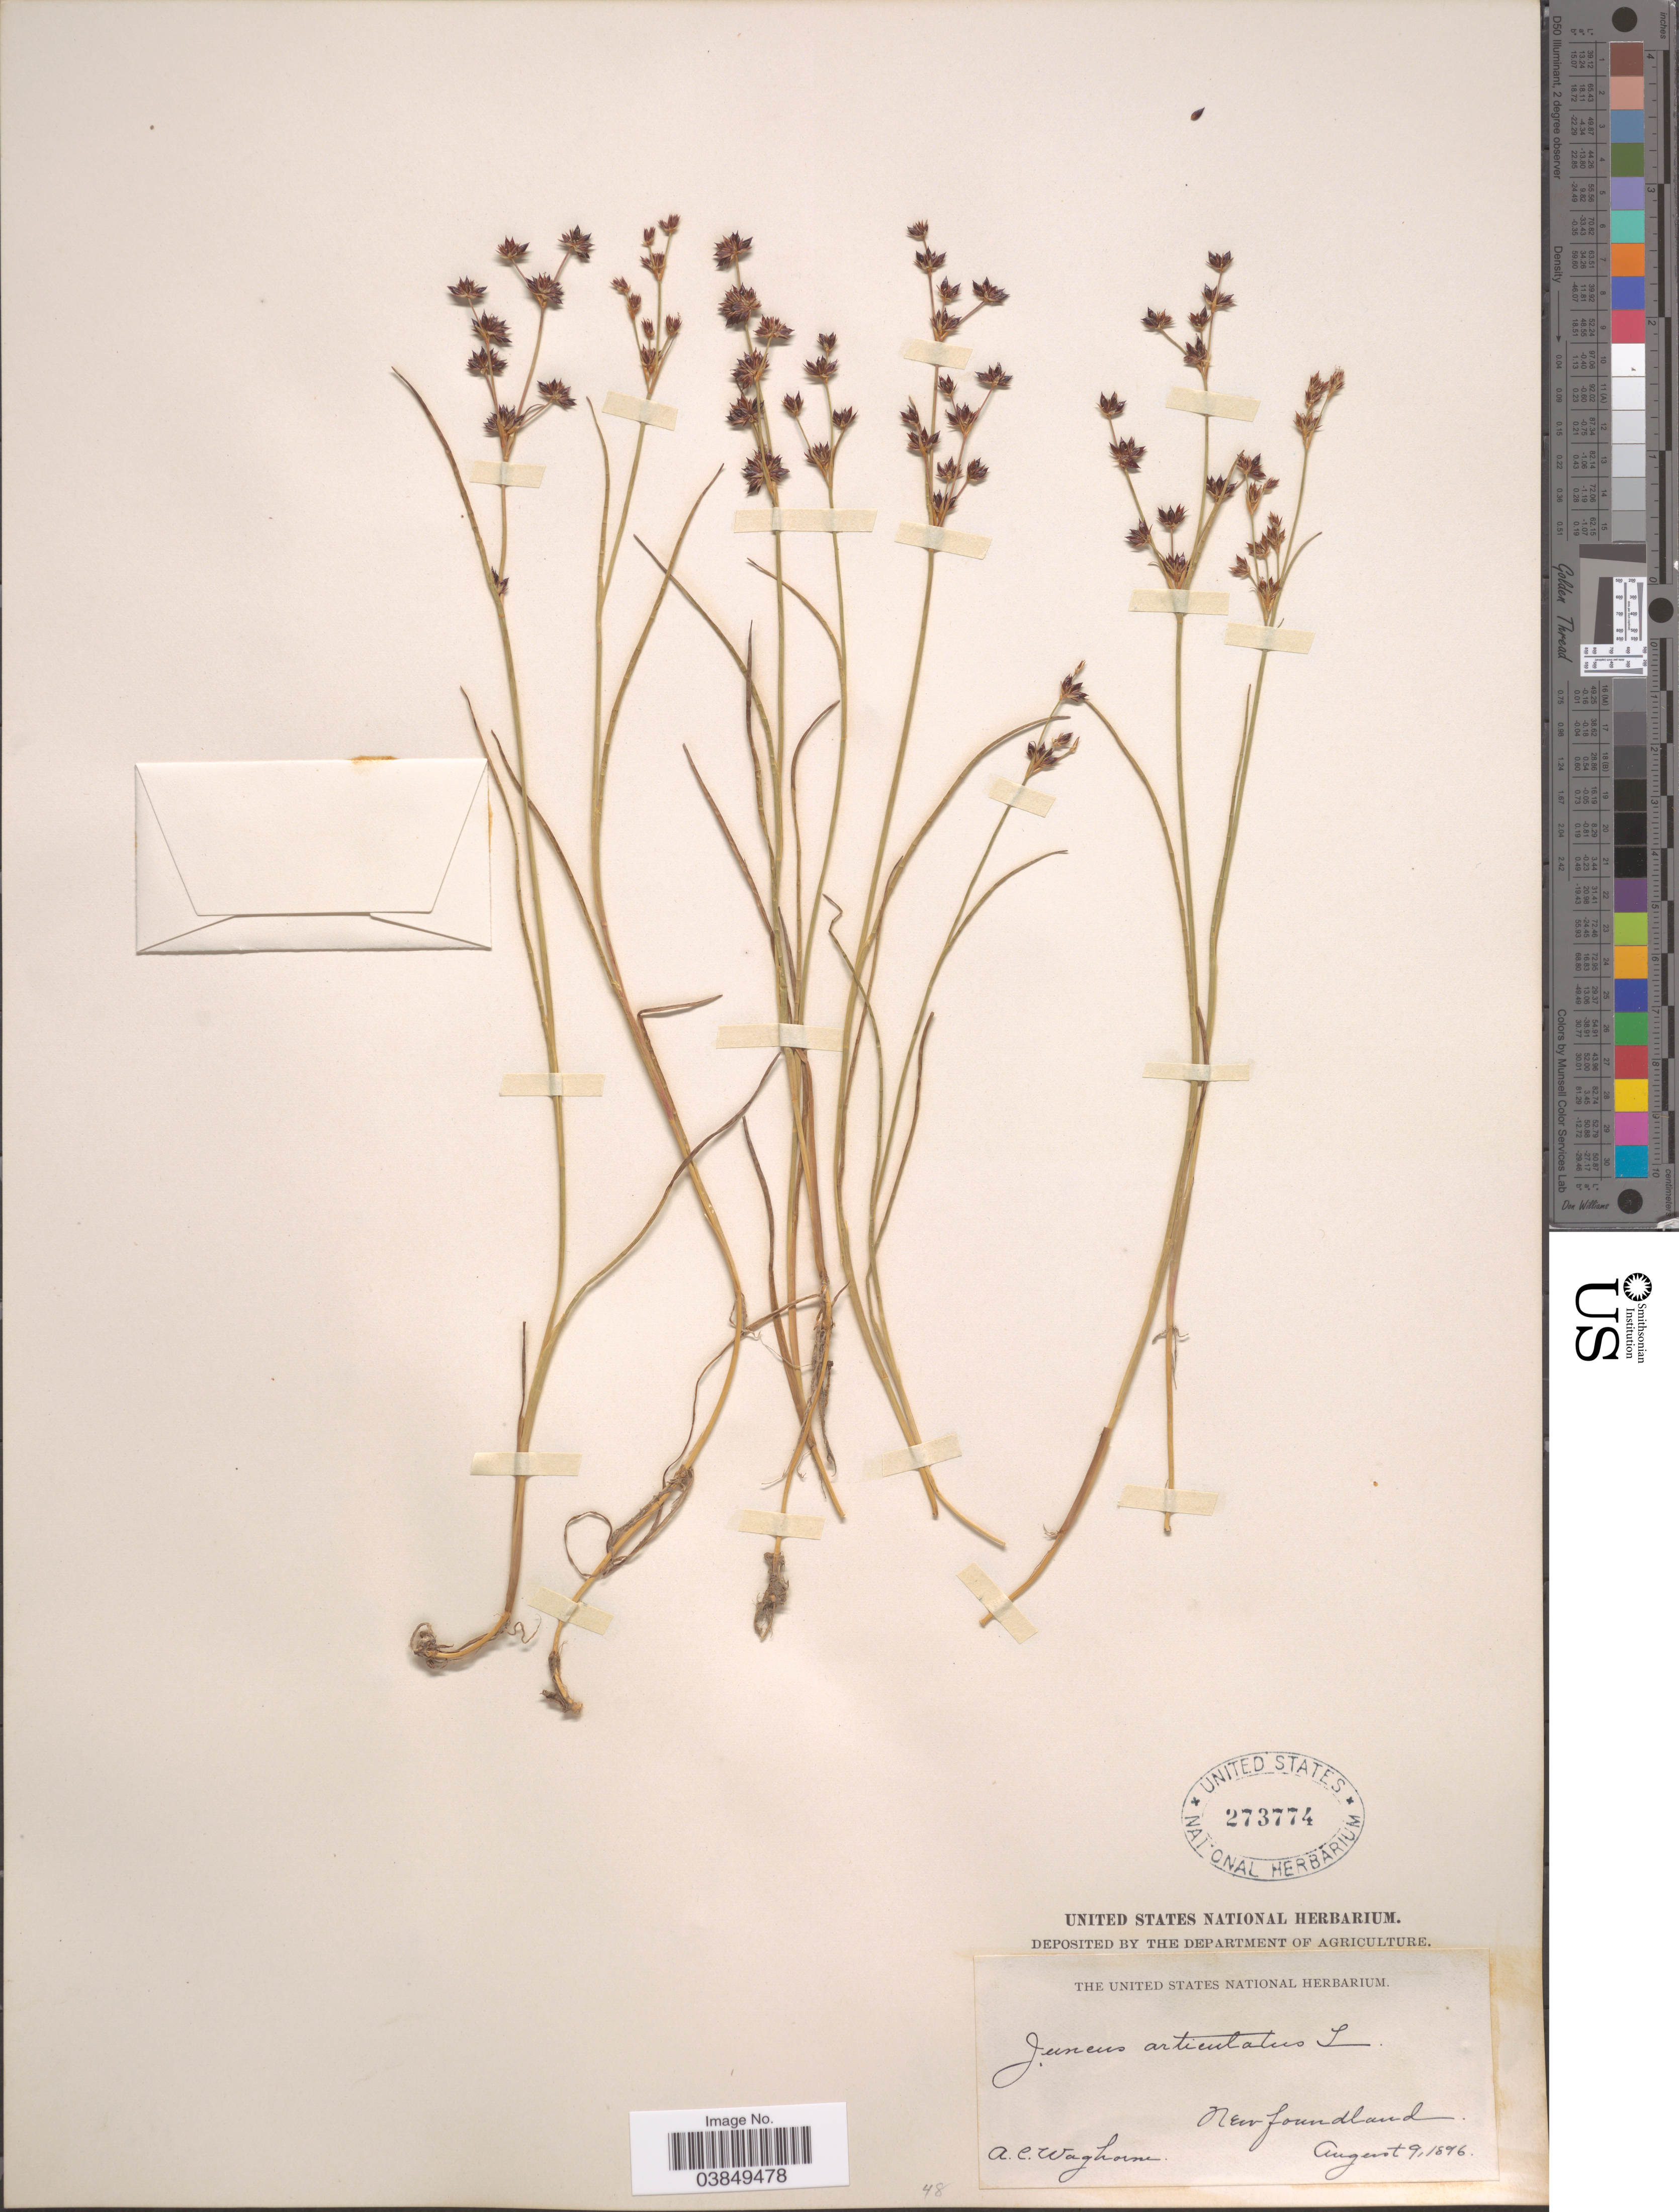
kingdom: Plantae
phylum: Tracheophyta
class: Liliopsida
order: Poales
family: Juncaceae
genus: Juncus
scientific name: Juncus articulatus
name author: L.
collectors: A. Waghorne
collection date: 1896-08-09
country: Canada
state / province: Newfoundland and Labrador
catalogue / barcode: US 273774